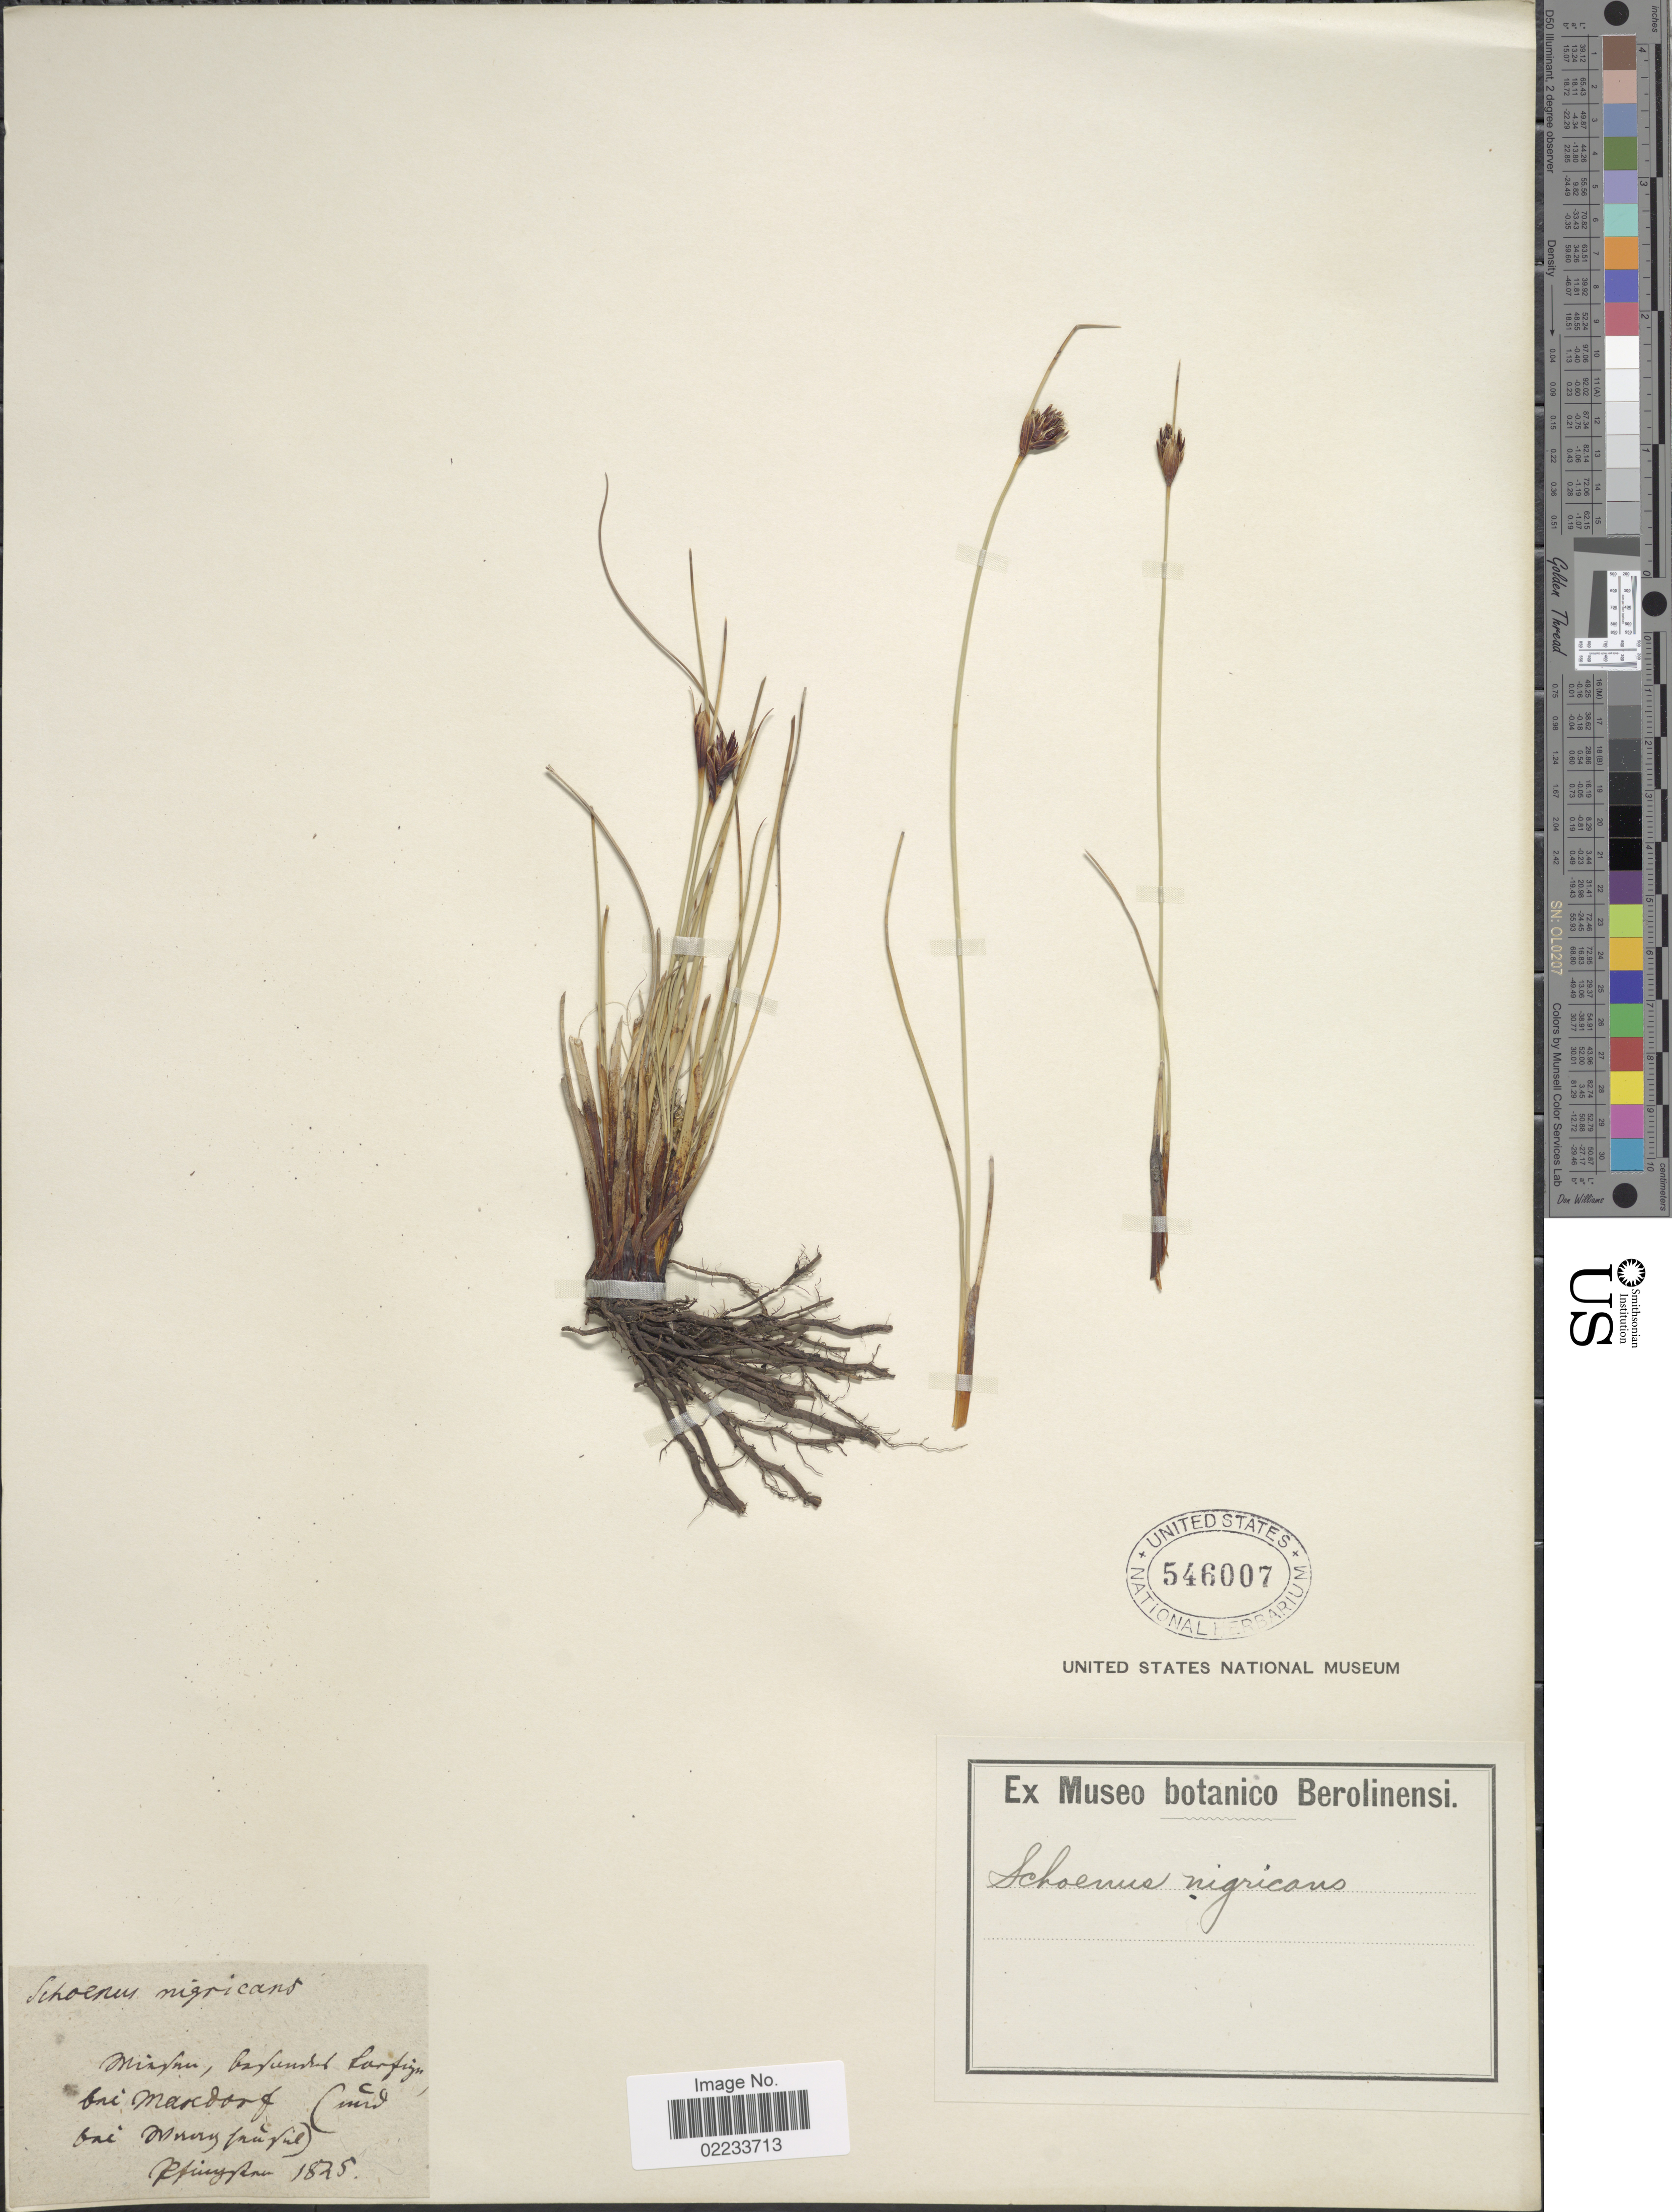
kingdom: Plantae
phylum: Tracheophyta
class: Liliopsida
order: Poales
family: Cyperaceae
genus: Schoenus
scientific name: Schoenus nigricans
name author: L.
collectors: ex Museo Botanico Berolinensi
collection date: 1875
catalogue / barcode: US 546007